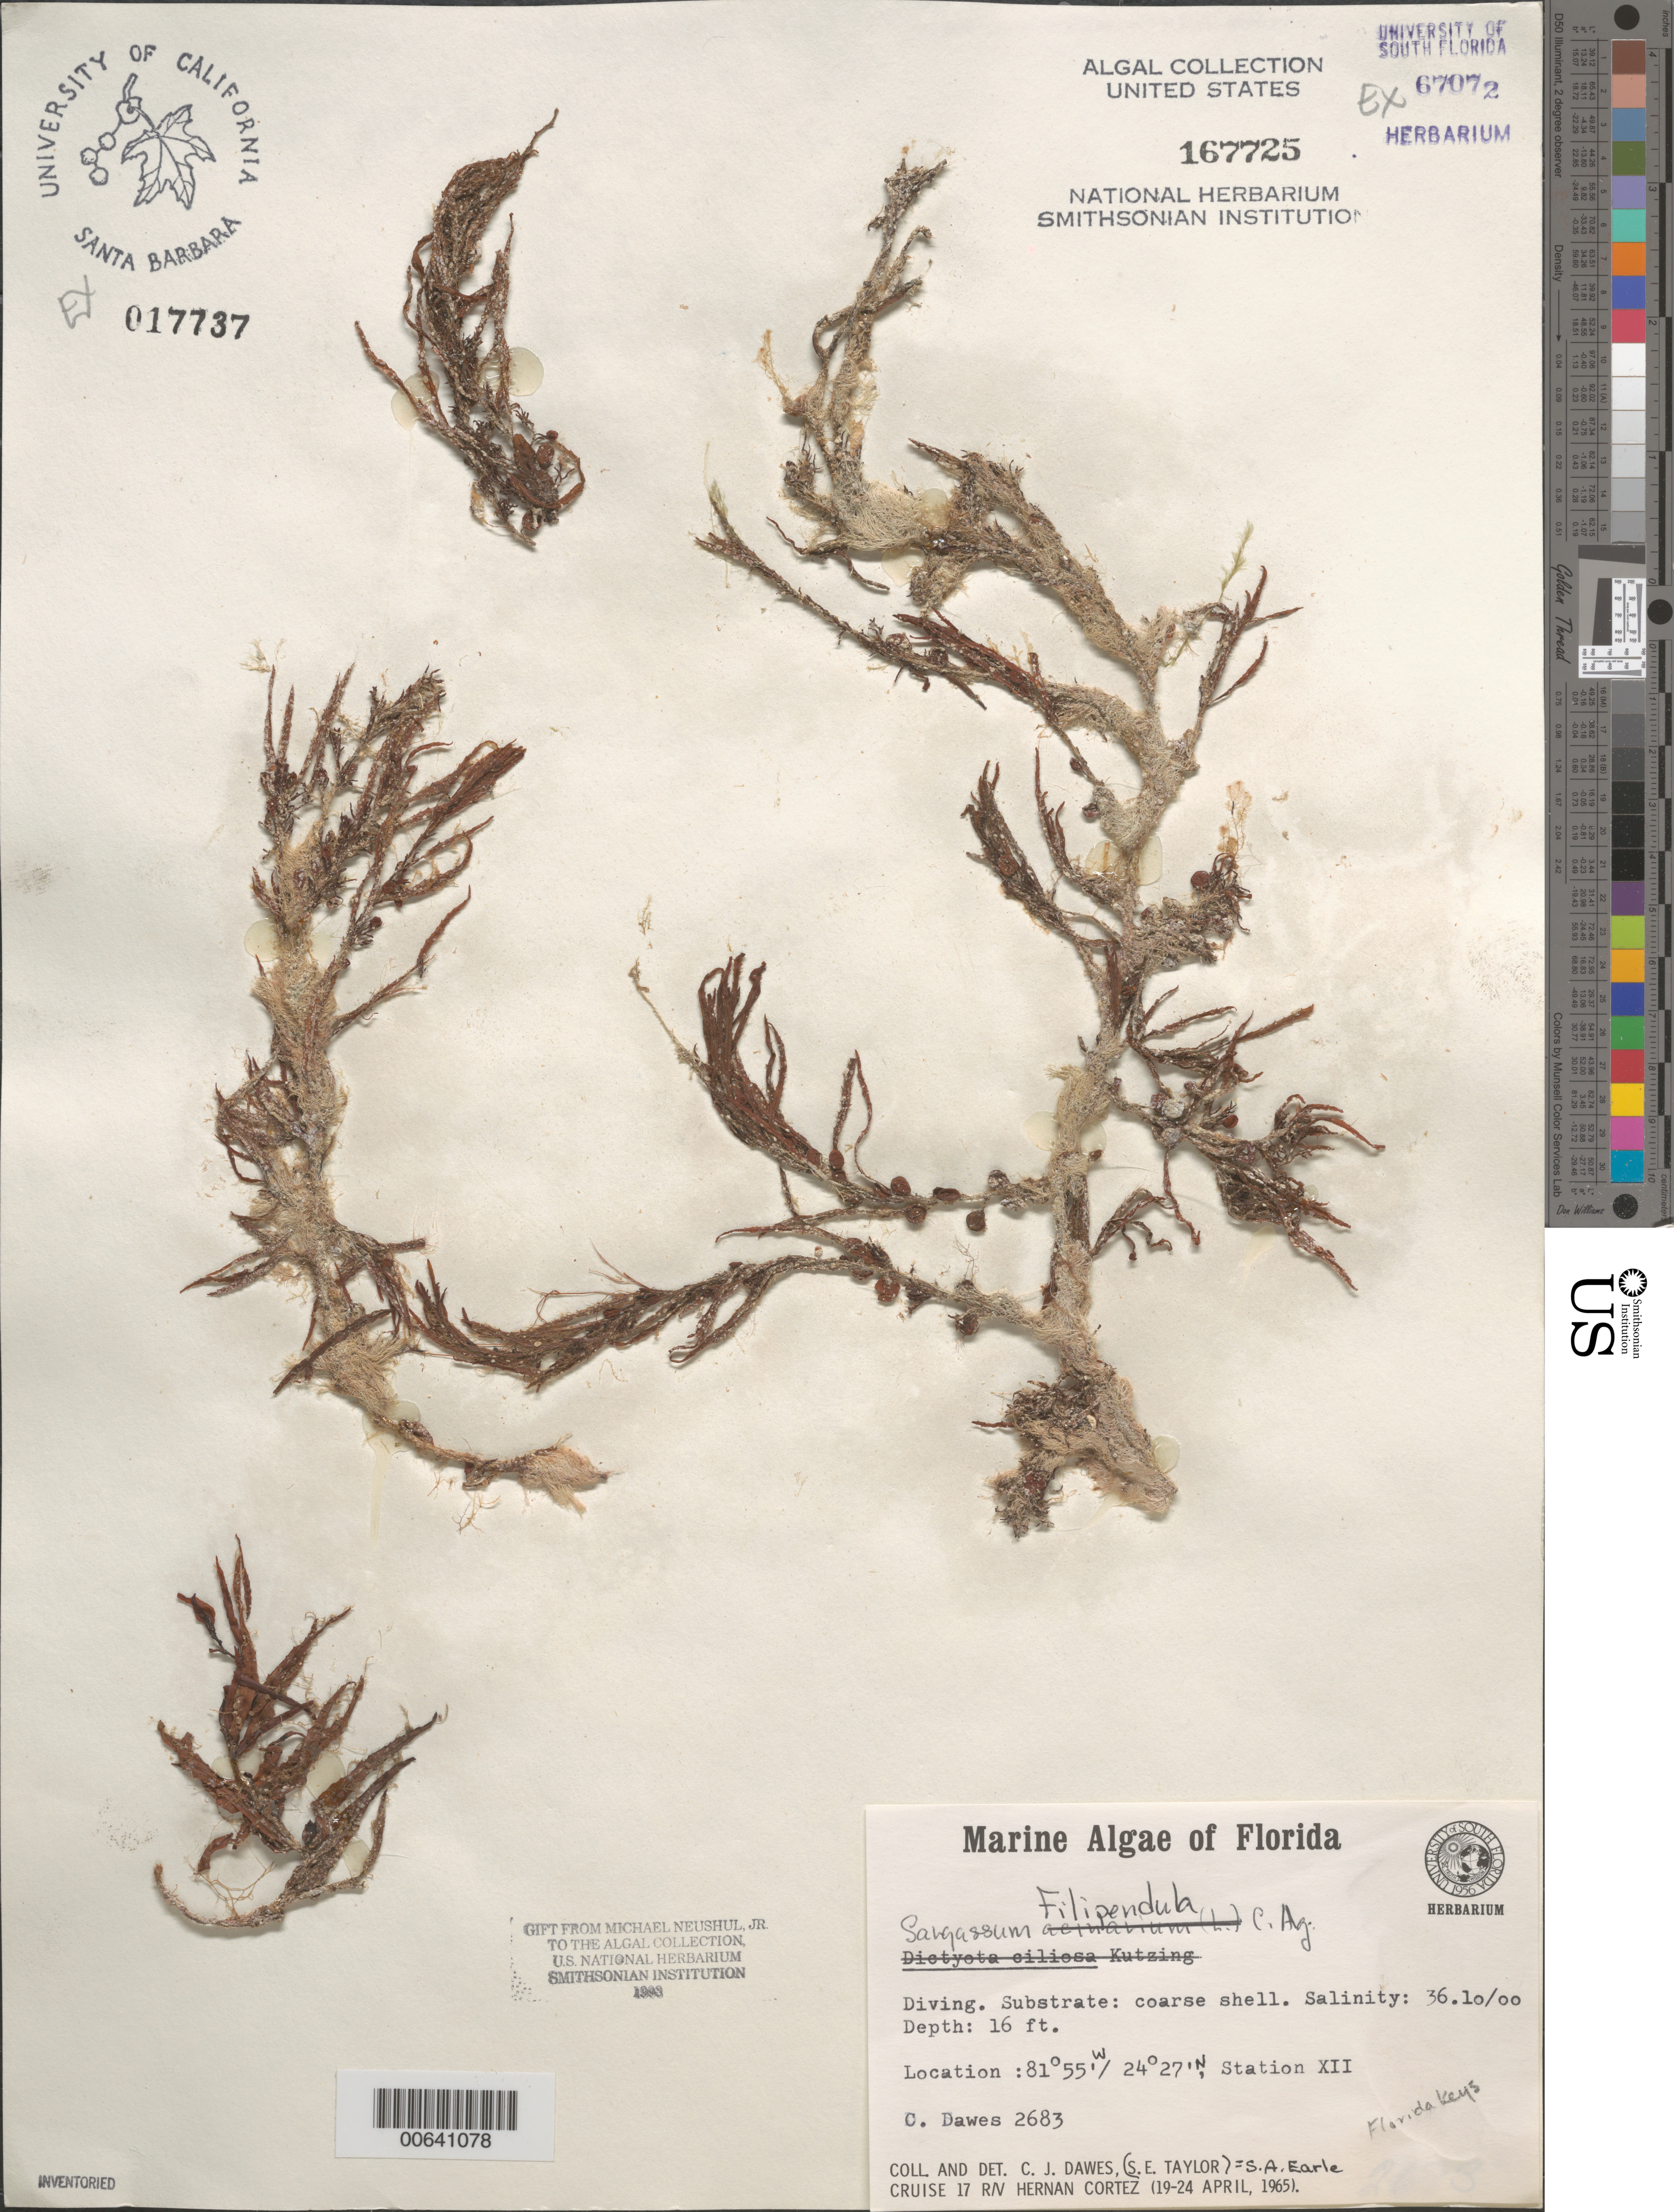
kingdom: Chromista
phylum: Ochrophyta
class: Phaeophyceae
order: Fucales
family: Sargassaceae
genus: Sargassum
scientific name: Sargassum filipendula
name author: C. Agardh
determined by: Dawes, C. J.; Earle, S. A.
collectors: C. Dawes & S. A. Earle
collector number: CJD 2683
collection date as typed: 19 Apr 1965 to 24 Apr 1965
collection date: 1965-04-19/1965-04-24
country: United States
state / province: Florida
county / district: Monroe County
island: Florida Keys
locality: Eastern Florida Keys area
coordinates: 24 47' N, 81 55' W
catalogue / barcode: US 167725